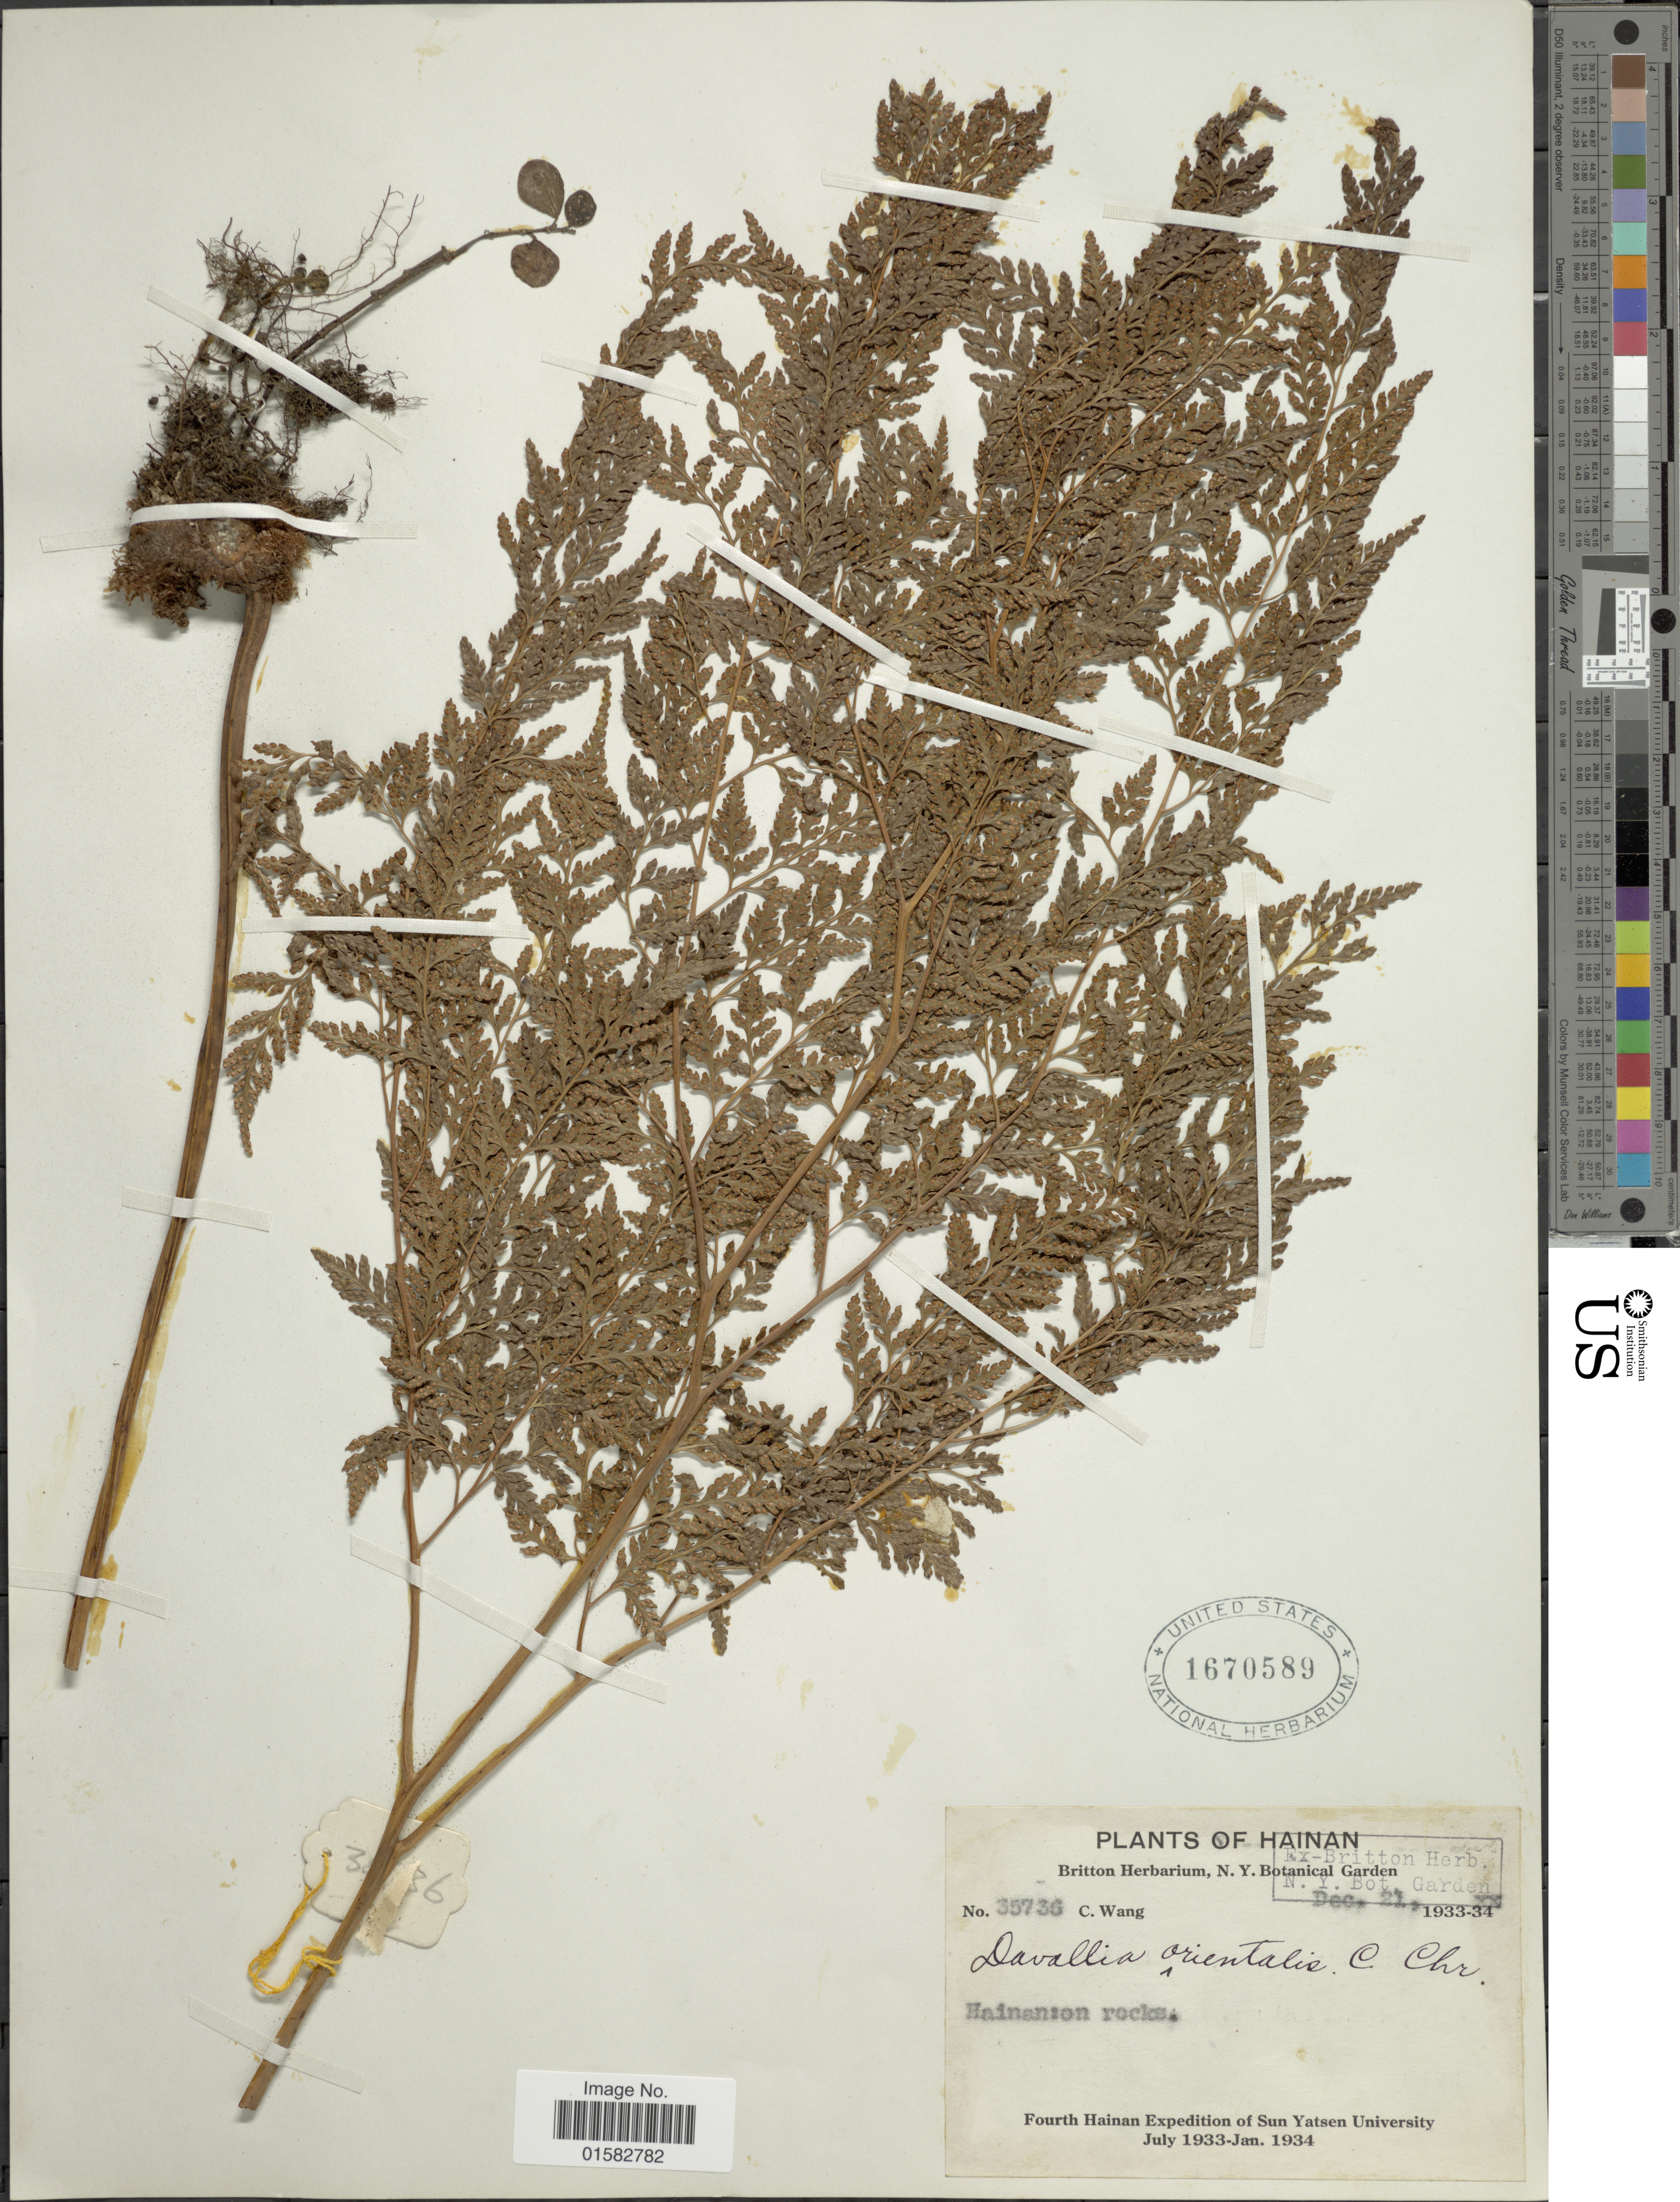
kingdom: Plantae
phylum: Tracheophyta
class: Polypodiopsida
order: Polypodiales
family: Davalliaceae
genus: Davallia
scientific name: Davallia divaricata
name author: Blume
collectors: C. Wang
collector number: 35736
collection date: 1933-12-21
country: China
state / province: Hainan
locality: Hainan: on rocks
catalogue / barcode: US 1670589